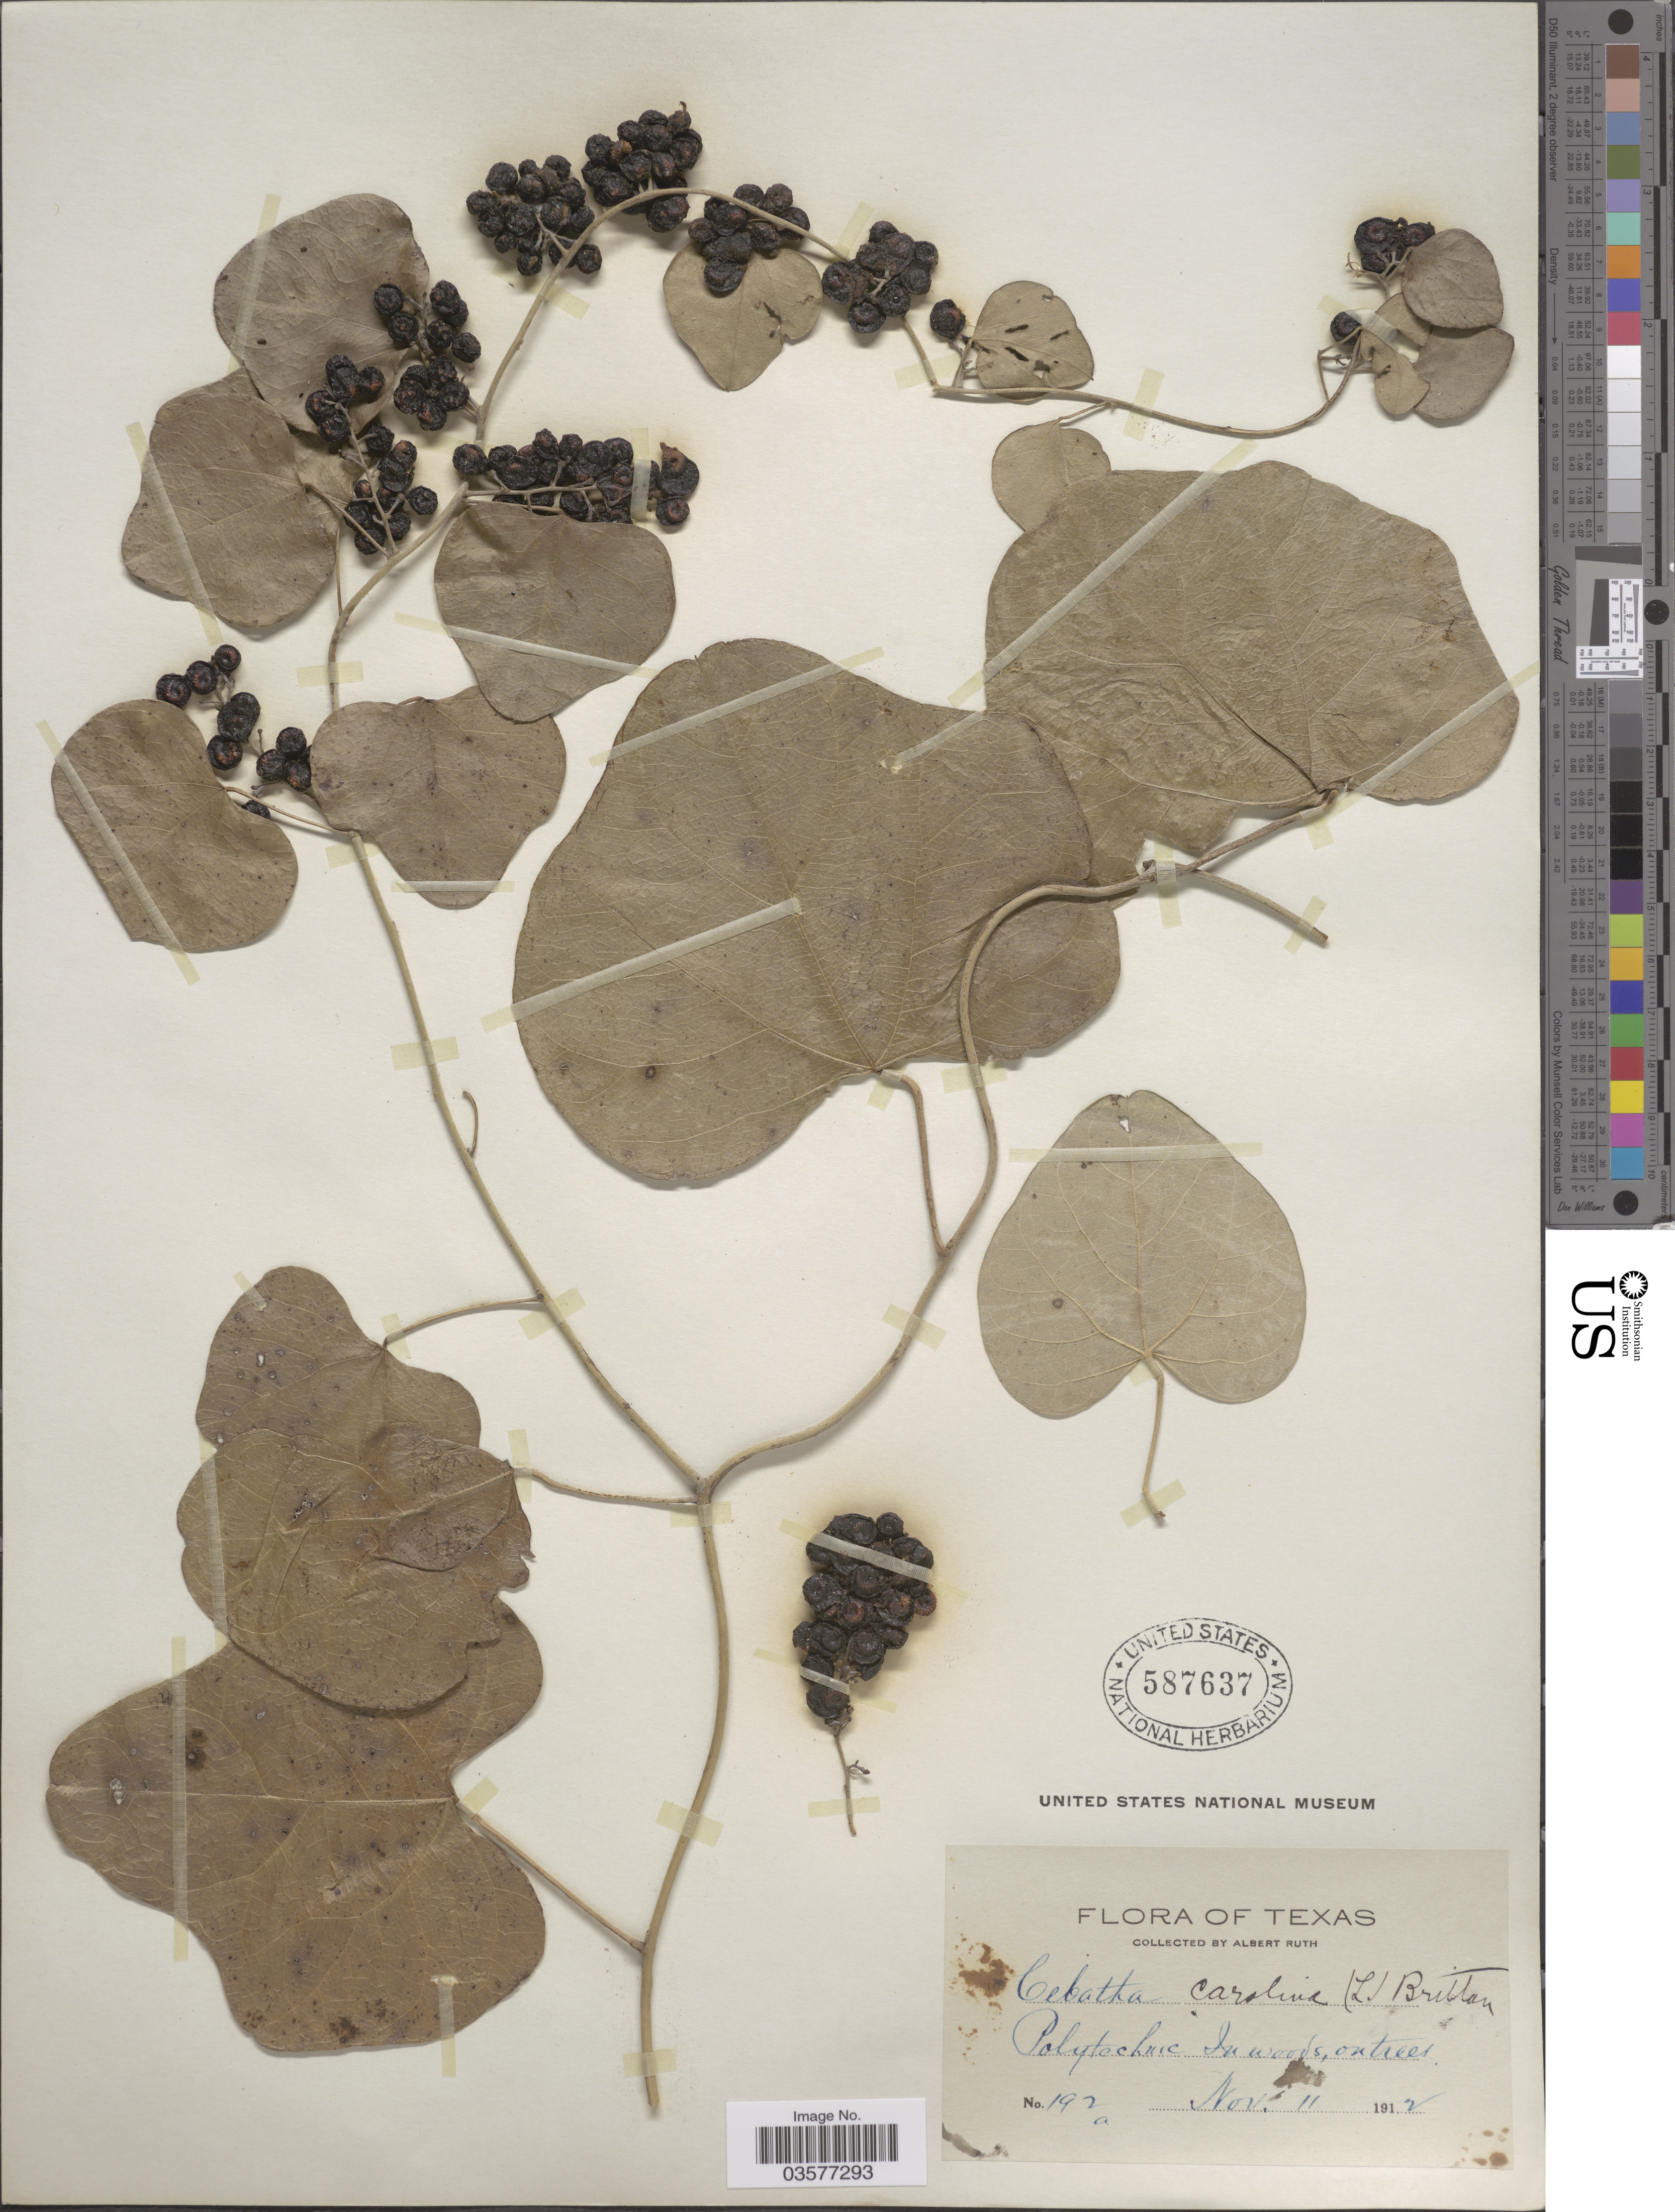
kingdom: Plantae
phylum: Tracheophyta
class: Magnoliopsida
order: Ranunculales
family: Menispermaceae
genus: Cocculus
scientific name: Cocculus carolinus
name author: (L.) DC.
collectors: A. Ruth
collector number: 192a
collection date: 1912-11-11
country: United States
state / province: Texas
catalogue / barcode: US 587637